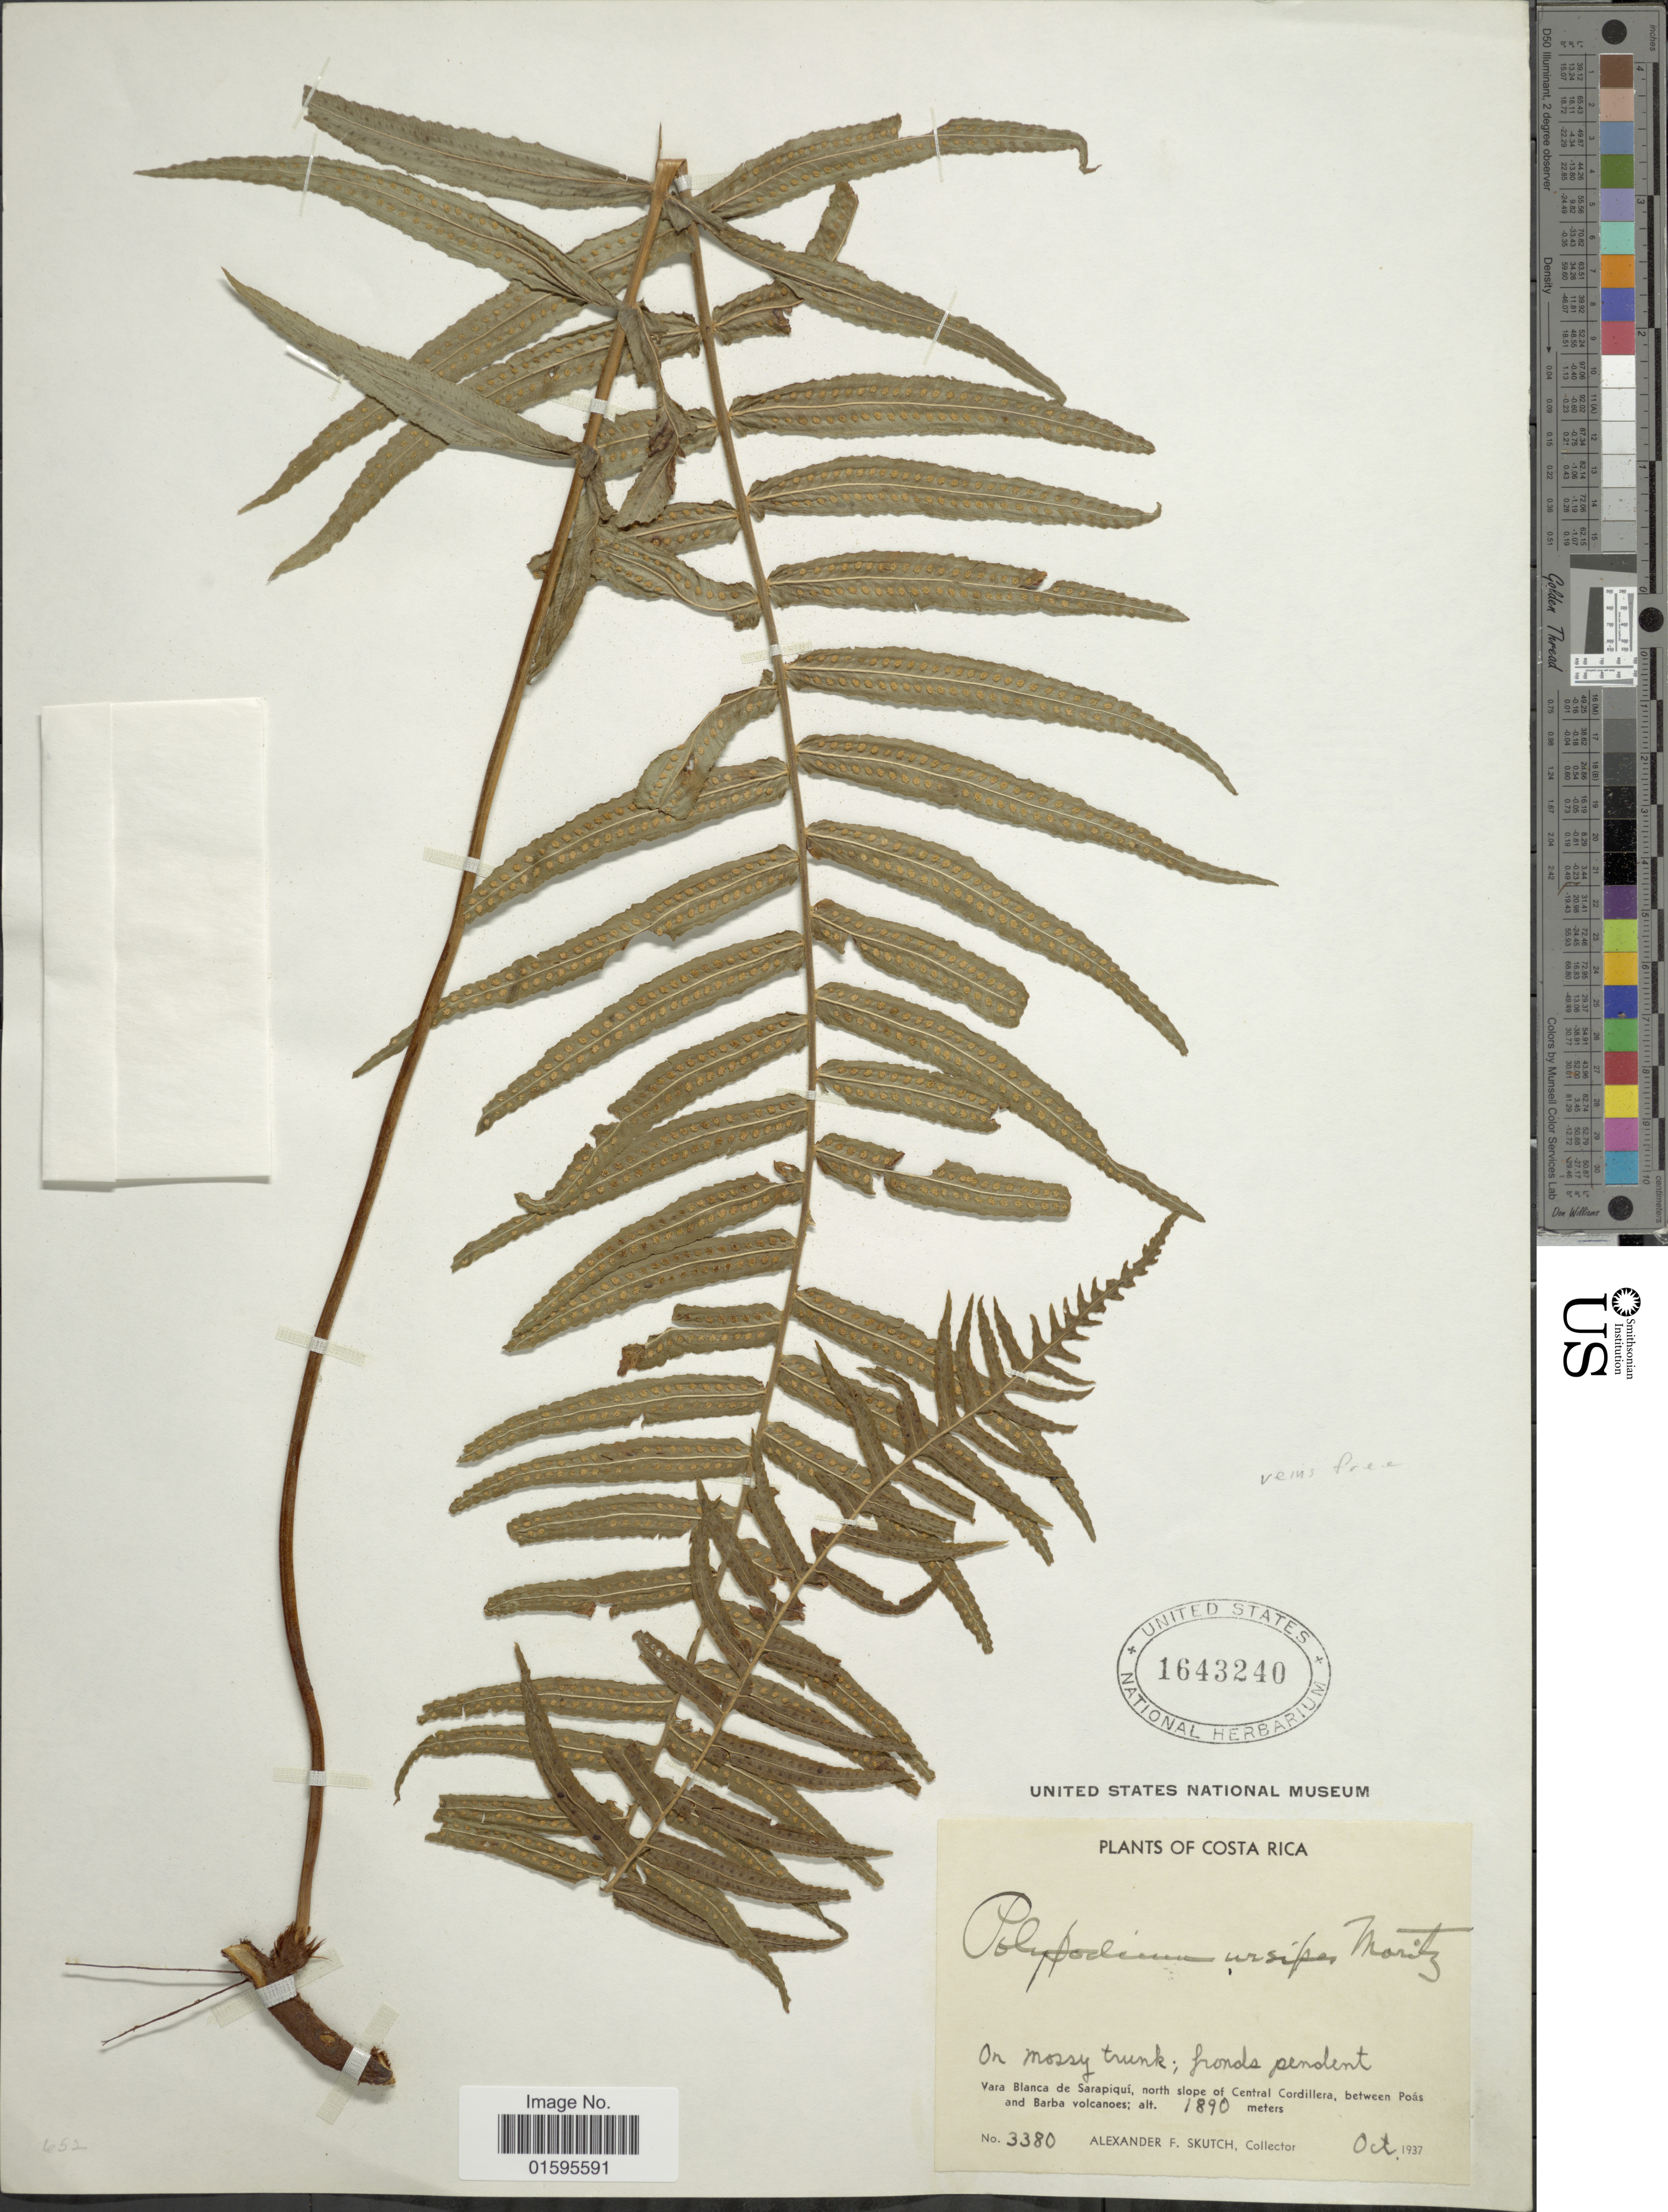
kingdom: Plantae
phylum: Tracheophyta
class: Polypodiopsida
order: Polypodiales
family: Polypodiaceae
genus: Polypodium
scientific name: Polypodium ursipes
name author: Moritz ex C. Chr.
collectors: A. F. Skutch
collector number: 3380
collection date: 1937-10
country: Costa Rica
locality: Vara Blanca de Sarapiqui, north slope of Central Cordillera, between Poas and Barba volcanoes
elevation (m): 1890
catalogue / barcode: US 1643240